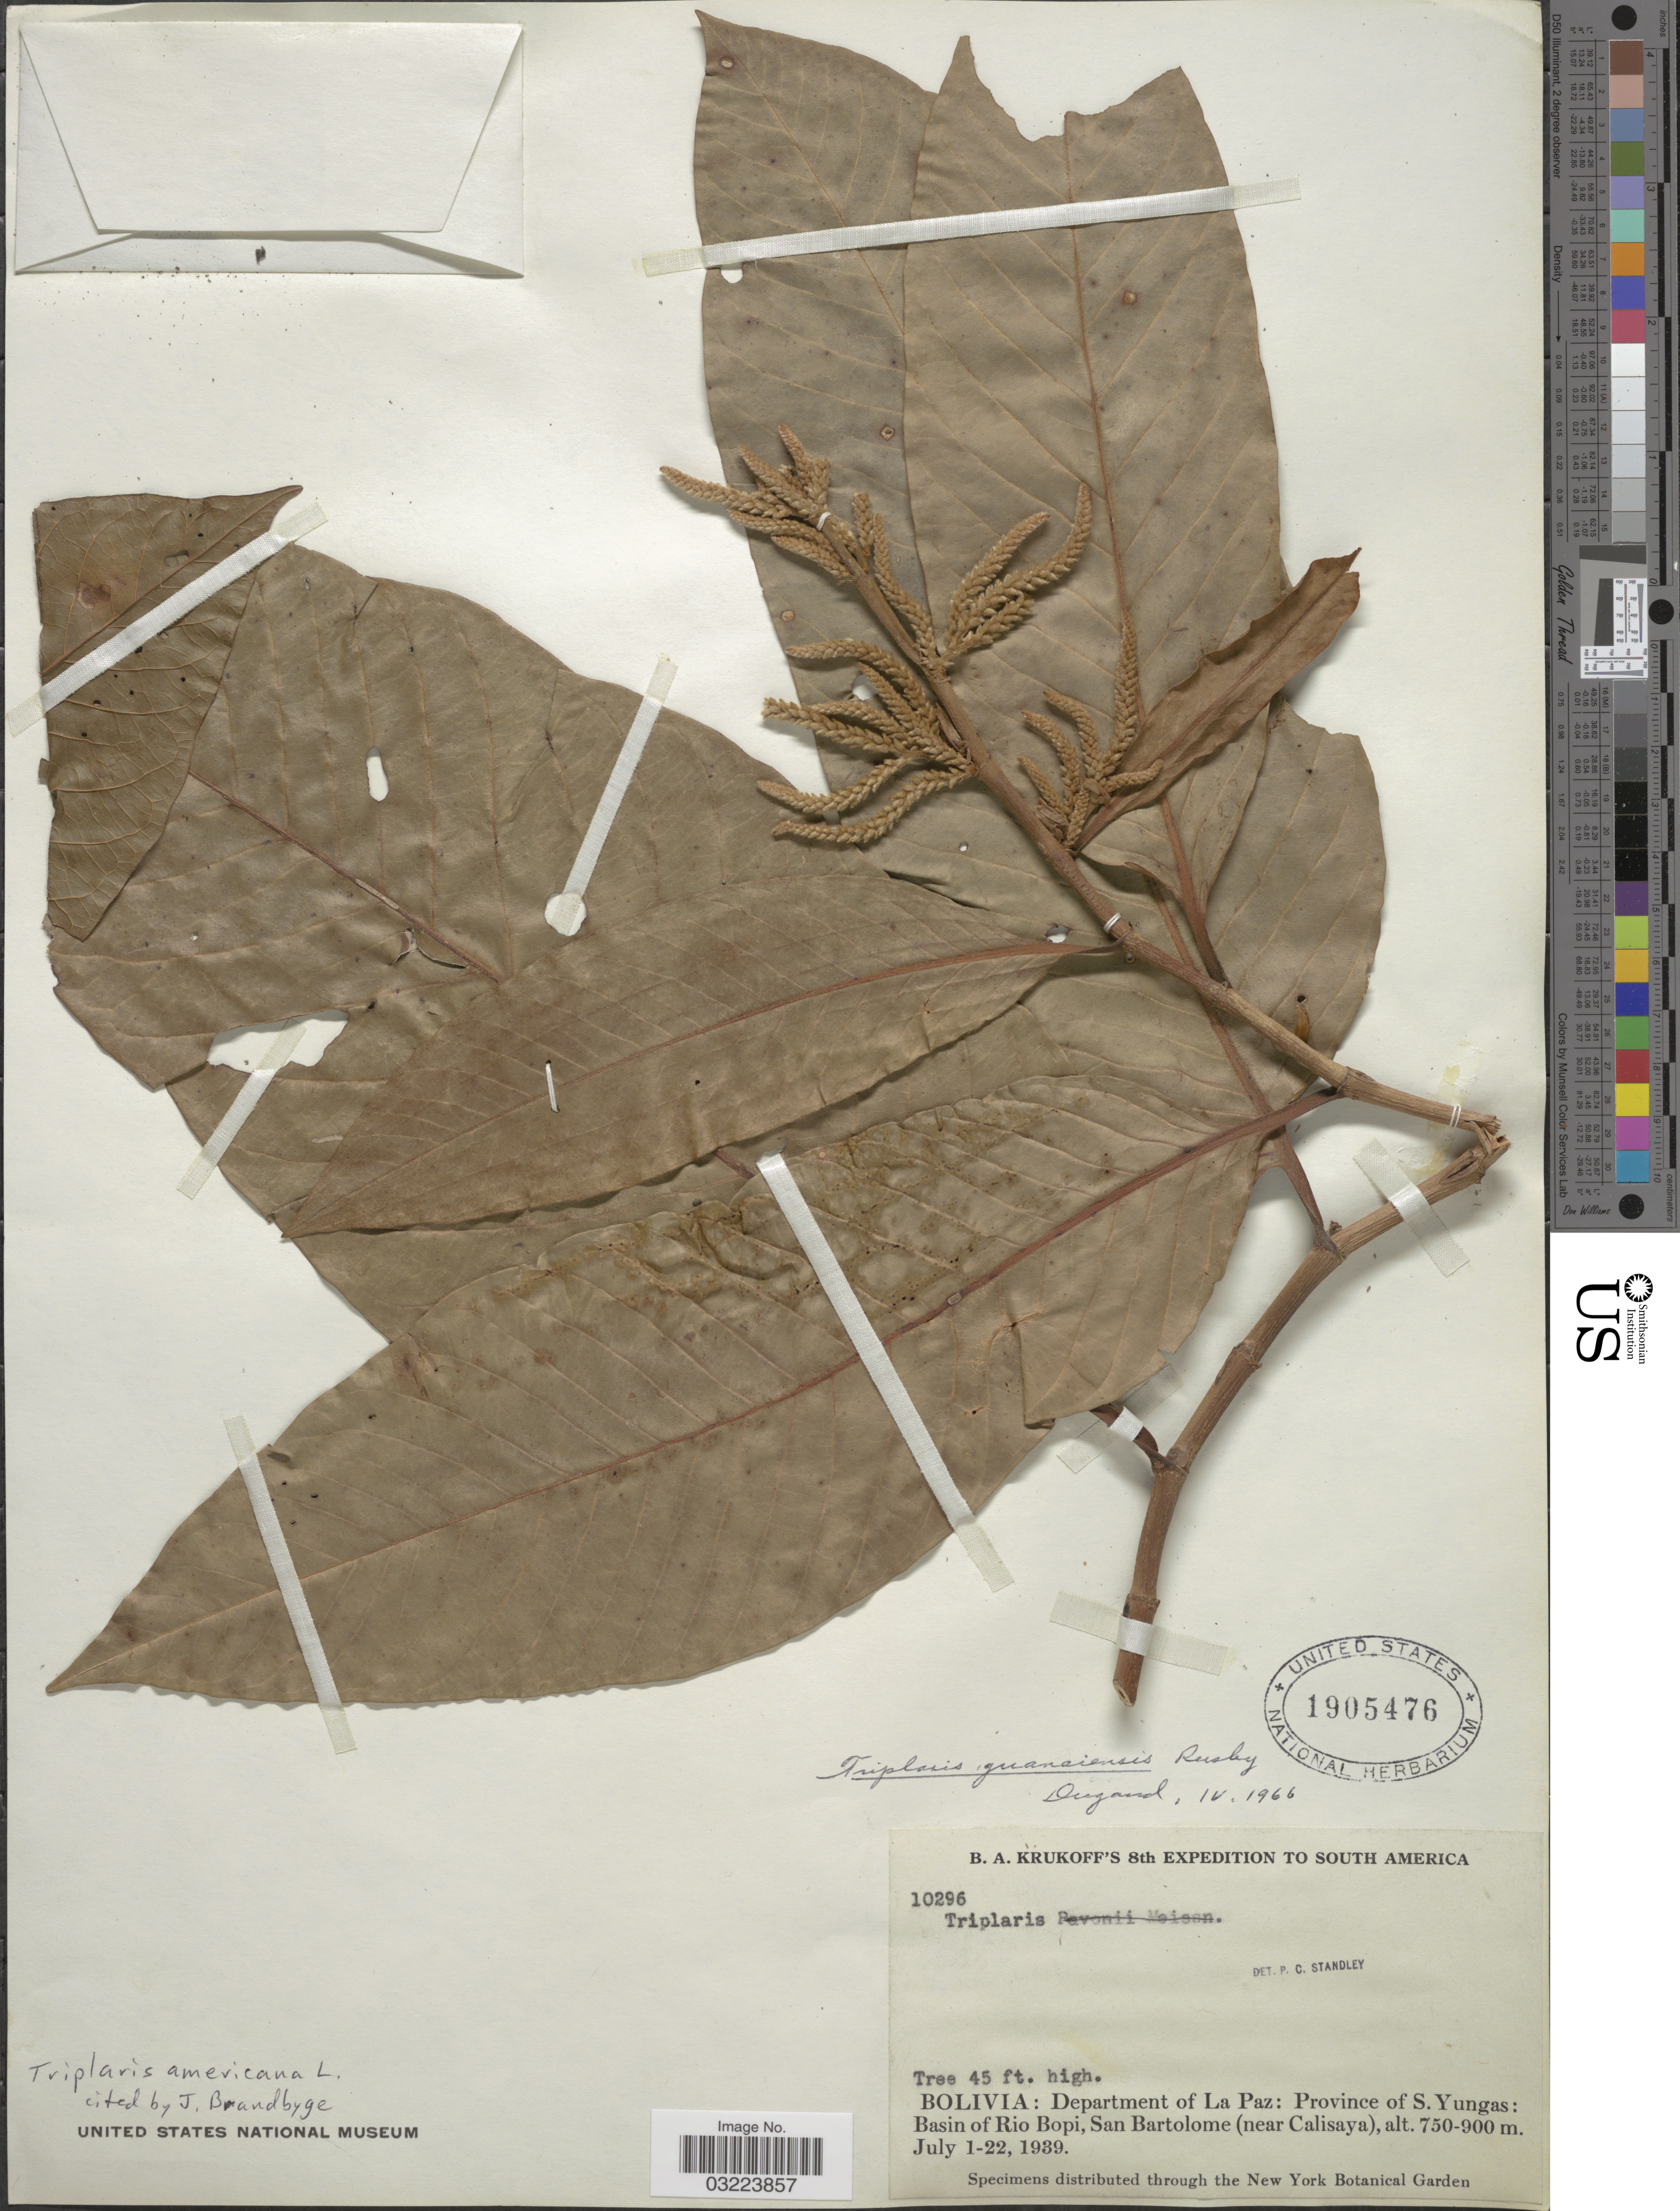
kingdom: Plantae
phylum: Tracheophyta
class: Magnoliopsida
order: Caryophyllales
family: Polygonaceae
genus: Triplaris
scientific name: Triplaris americana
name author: L.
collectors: B. A. Krukoff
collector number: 10296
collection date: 1939-07-01/1939-07-22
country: Bolivia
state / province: La Paz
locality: Department of La Paz: Province of S. Yungas: Basin of Rio Bopi, San Bartolome (near Calisaya).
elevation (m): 750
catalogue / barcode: US 1905476